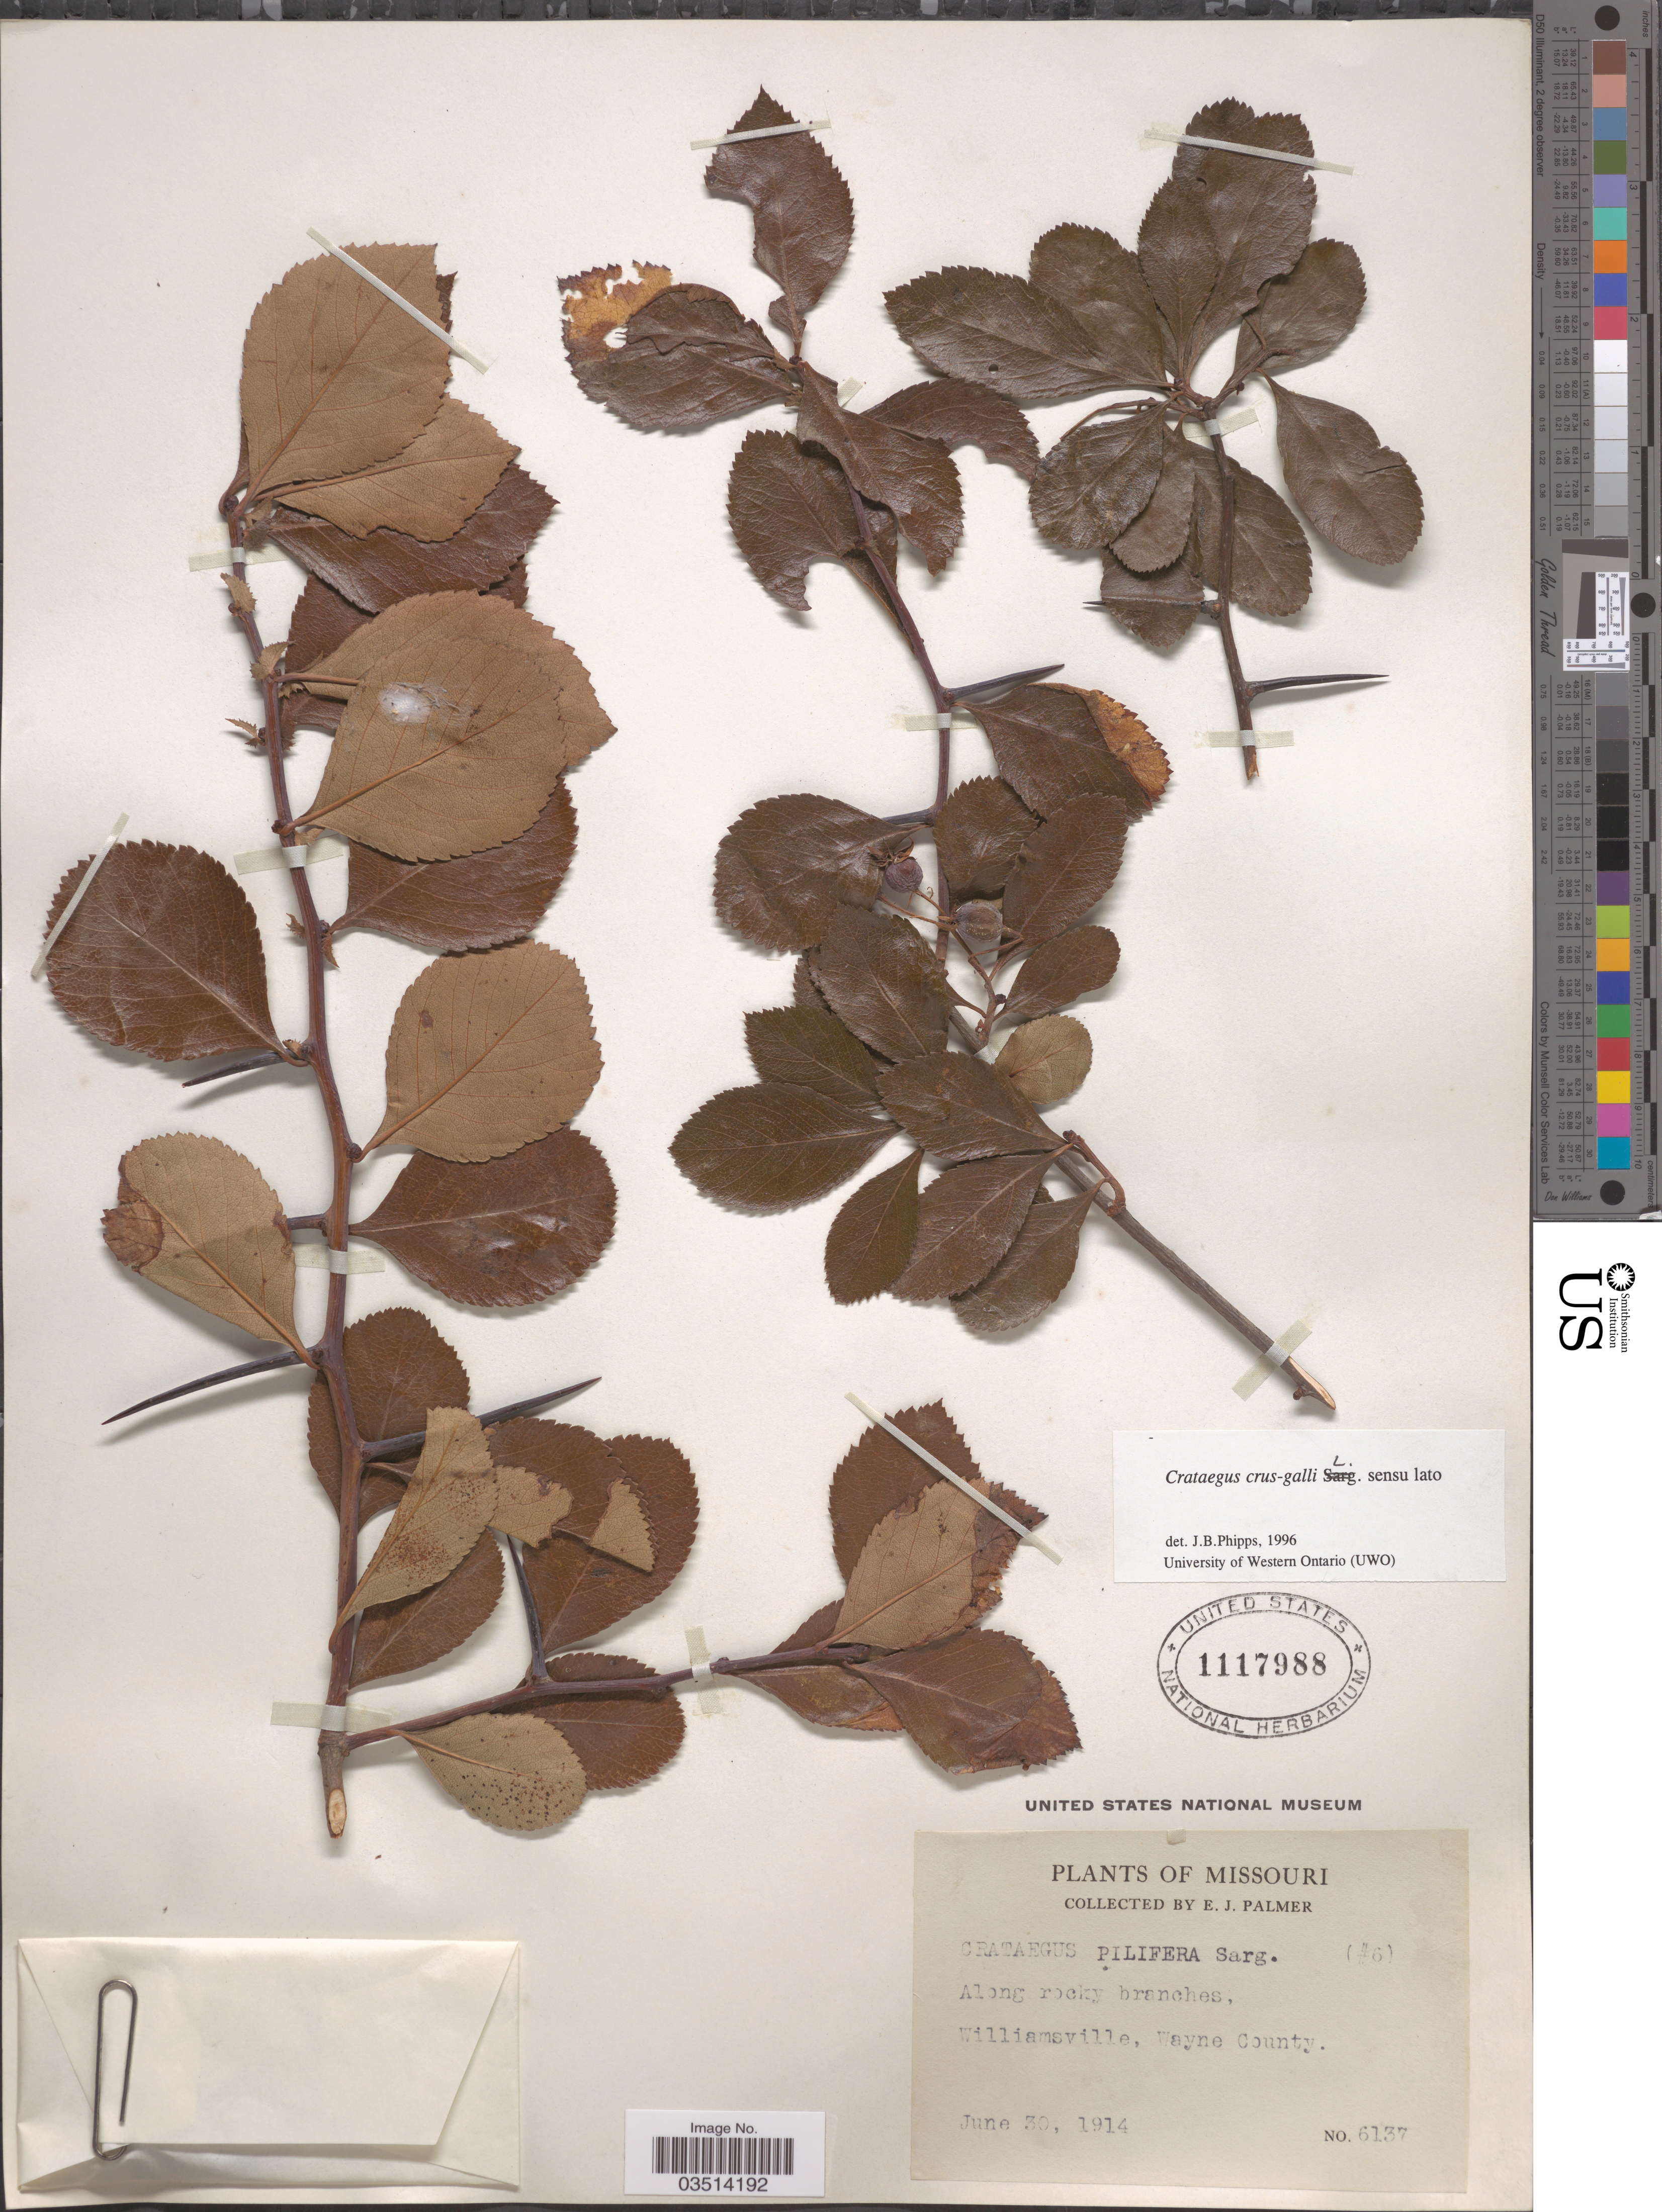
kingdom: Plantae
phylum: Tracheophyta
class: Magnoliopsida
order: Rosales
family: Rosaceae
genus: Crataegus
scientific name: Crataegus crus-galli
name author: L.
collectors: E. J. Palmer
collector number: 6137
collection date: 1914-06-30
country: United States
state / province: Missouri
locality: Williamsville, Wayne County.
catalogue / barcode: US 1117988